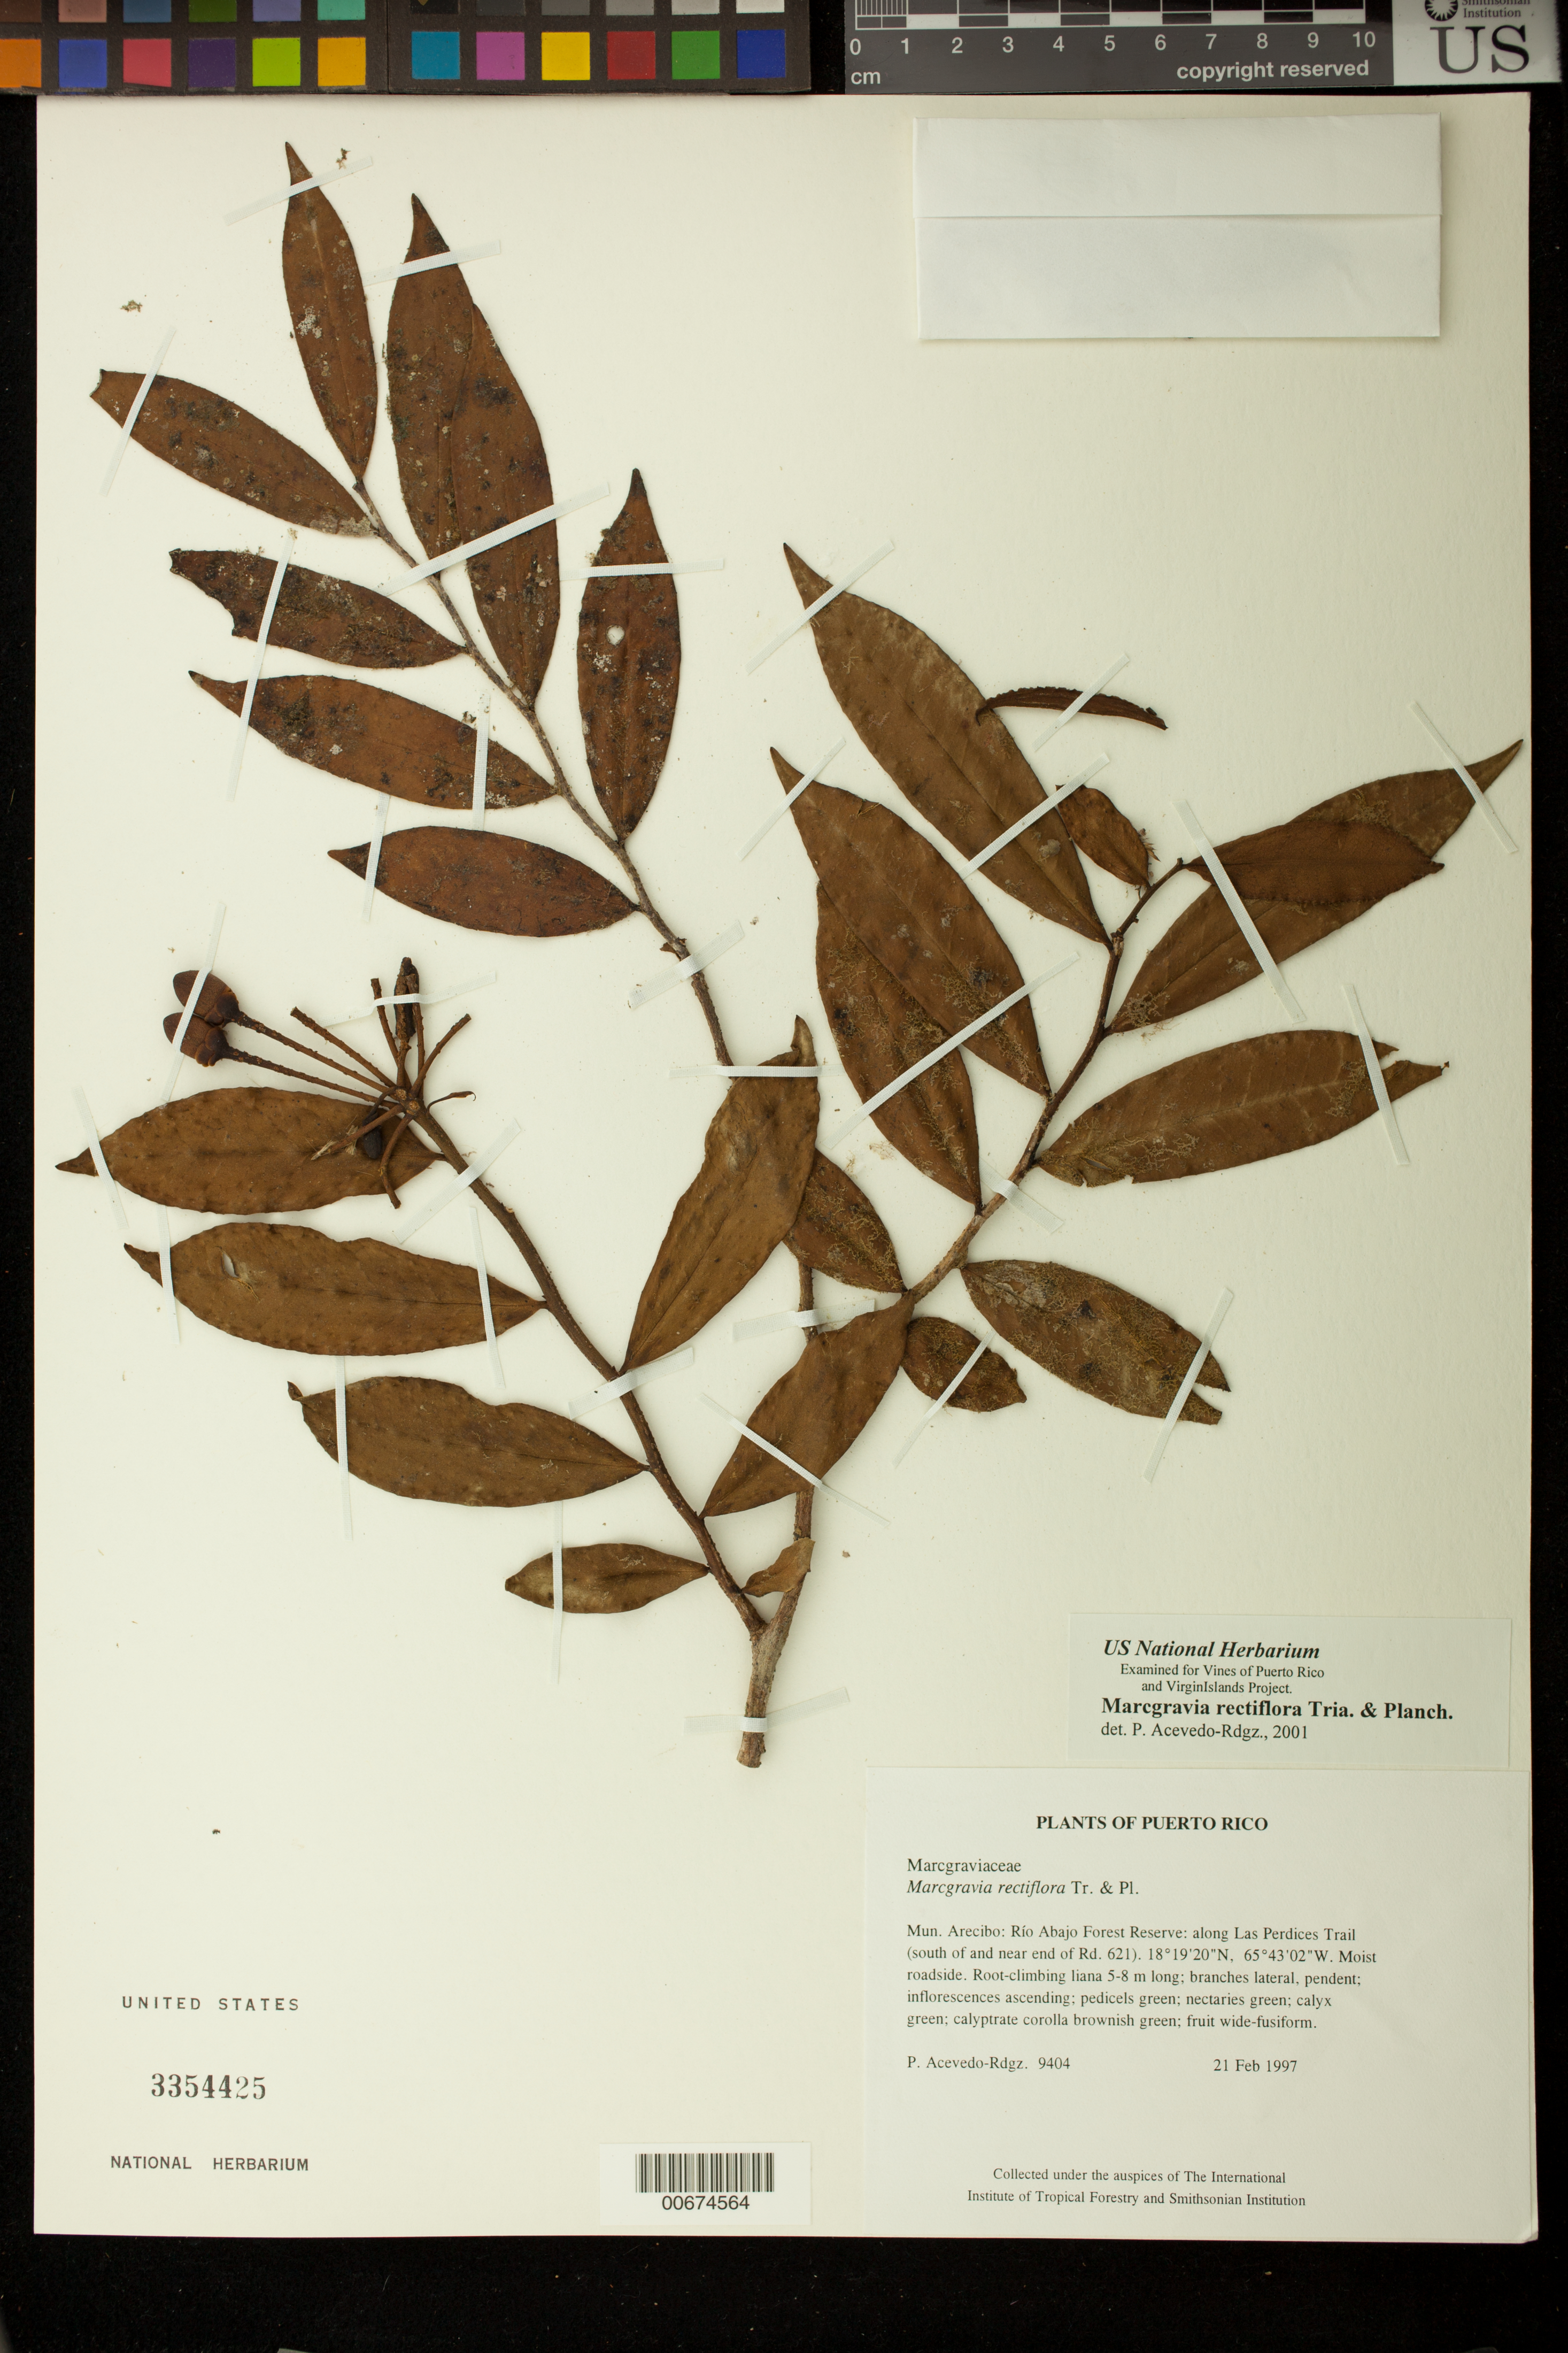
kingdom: Plantae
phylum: Tracheophyta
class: Magnoliopsida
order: Ericales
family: Marcgraviaceae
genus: Marcgravia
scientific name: Marcgravia rectiflora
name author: Triana & Planch.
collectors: P. Acevedo-Rodr.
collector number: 9404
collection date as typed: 21 Feb 1997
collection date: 1997-02-21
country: Puerto Rico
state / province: Arecibo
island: Puerto Rico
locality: Arecibo; Río Abajo Forest Reserve: along Las Perdices Trail (south of and near end of Rd. 621).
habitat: Moist roadside.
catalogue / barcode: US 3354425